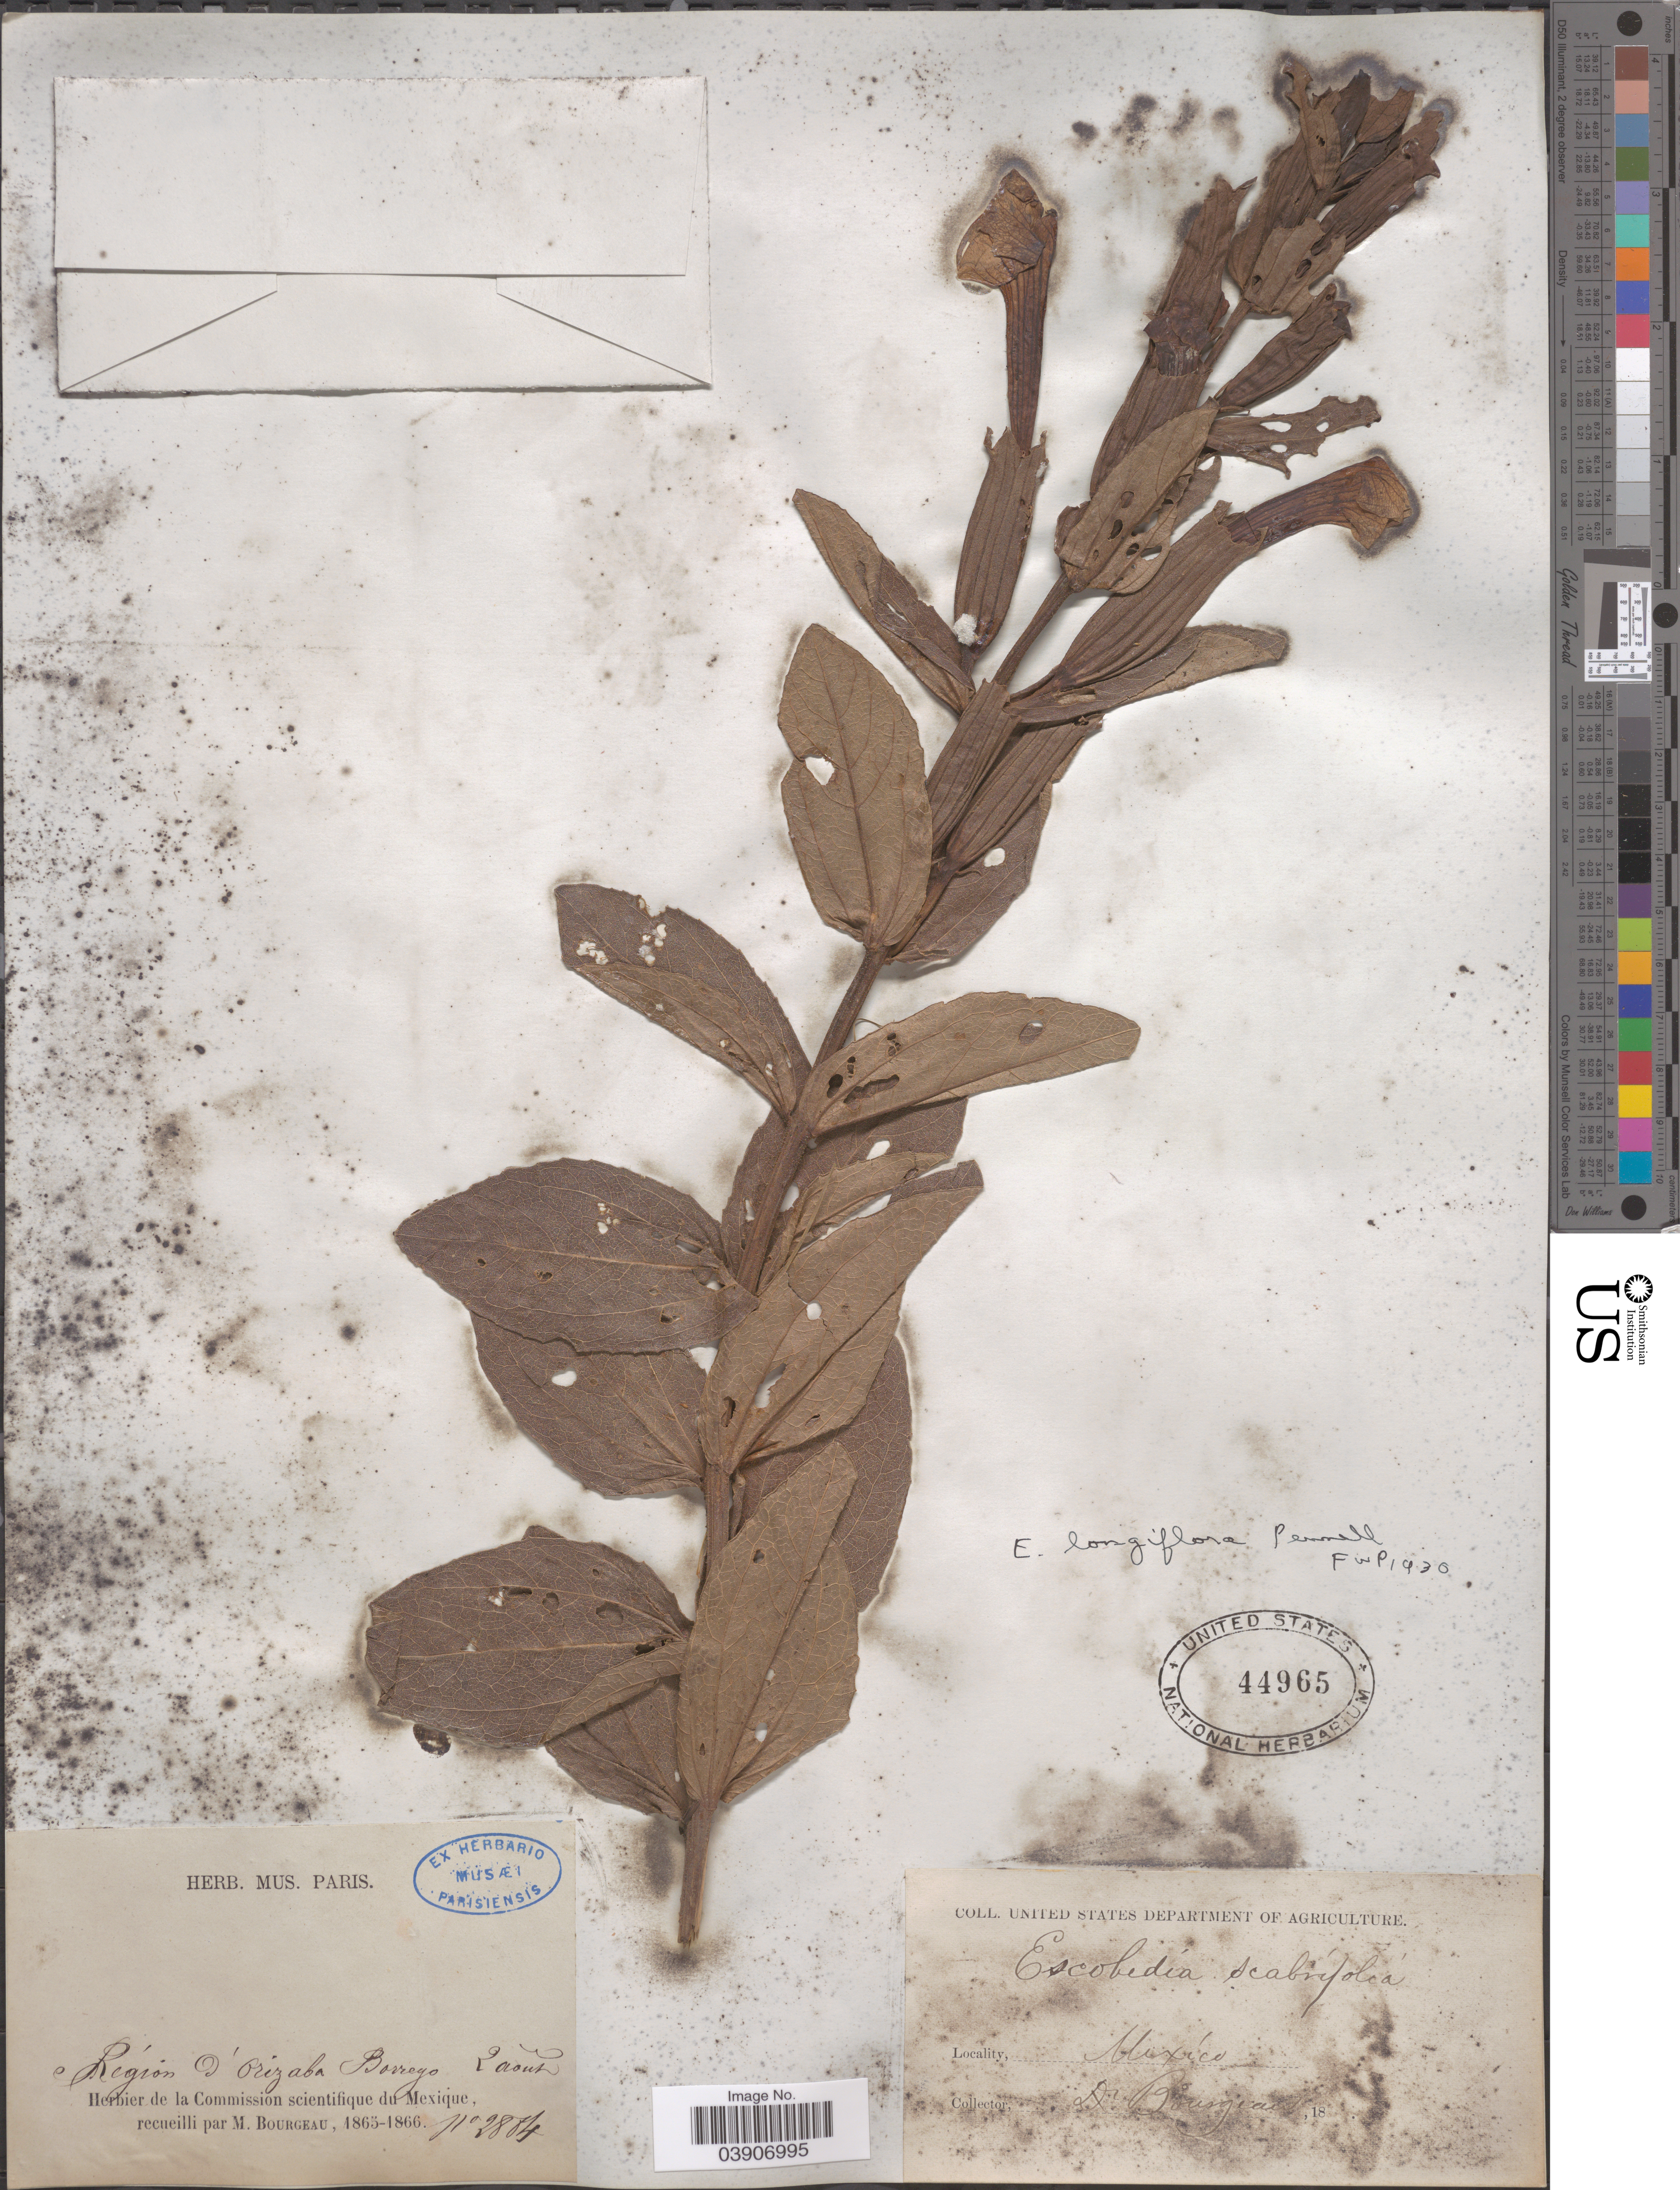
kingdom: Plantae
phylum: Tracheophyta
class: Magnoliopsida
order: Lamiales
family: Orobanchaceae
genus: Escobedia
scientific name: Escobedia longiflora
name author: Pennell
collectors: M. Bourgeau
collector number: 2884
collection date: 1865-08-02/1866-08-02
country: Mexico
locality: Región d'Orizaba Borrego.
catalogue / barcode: US 44965